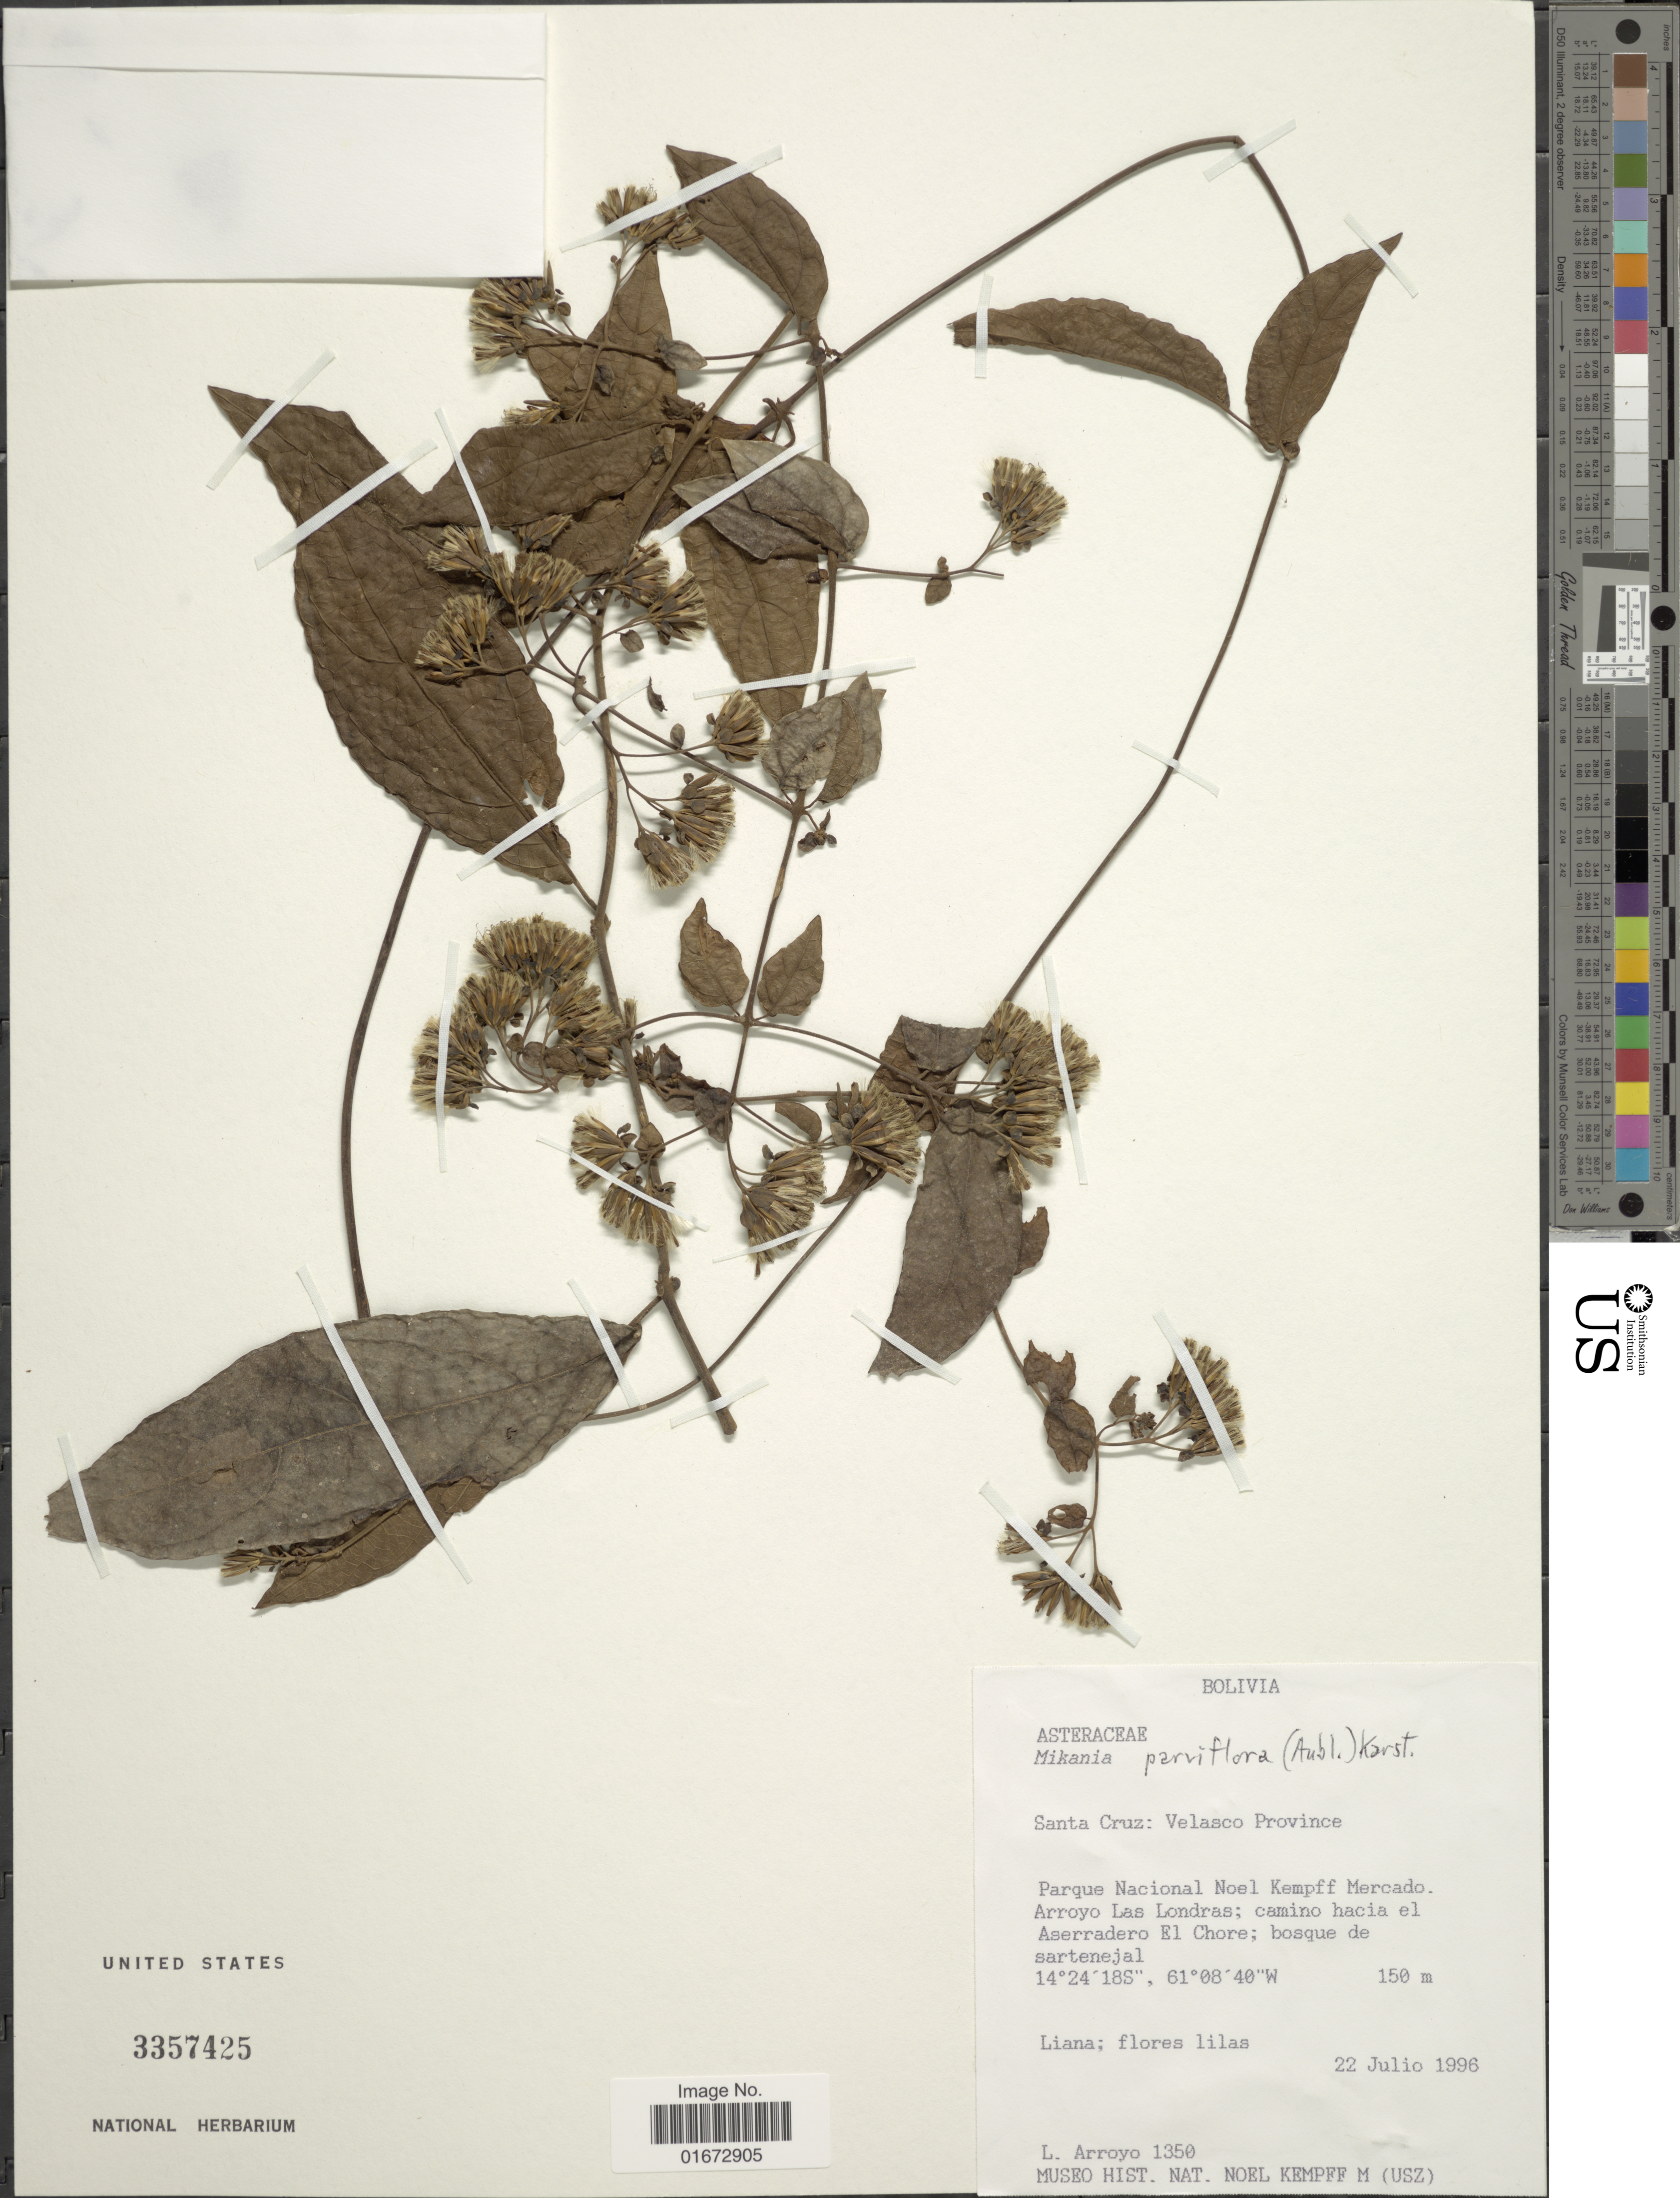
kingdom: Plantae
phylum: Tracheophyta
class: Magnoliopsida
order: Asterales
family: Asteraceae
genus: Mikania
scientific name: Mikania parviflora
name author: (Aubl.) Karst.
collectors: L. Arroyo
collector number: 1350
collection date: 1996-07-22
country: Bolivia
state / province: Santa Cruz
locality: Santa Cruz: Velasco Province. Parque Nacional Noel Kempff Mercado. Arroyo Las Londras; camino hacia el Aserradero El Chore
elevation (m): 150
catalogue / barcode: US 3357425